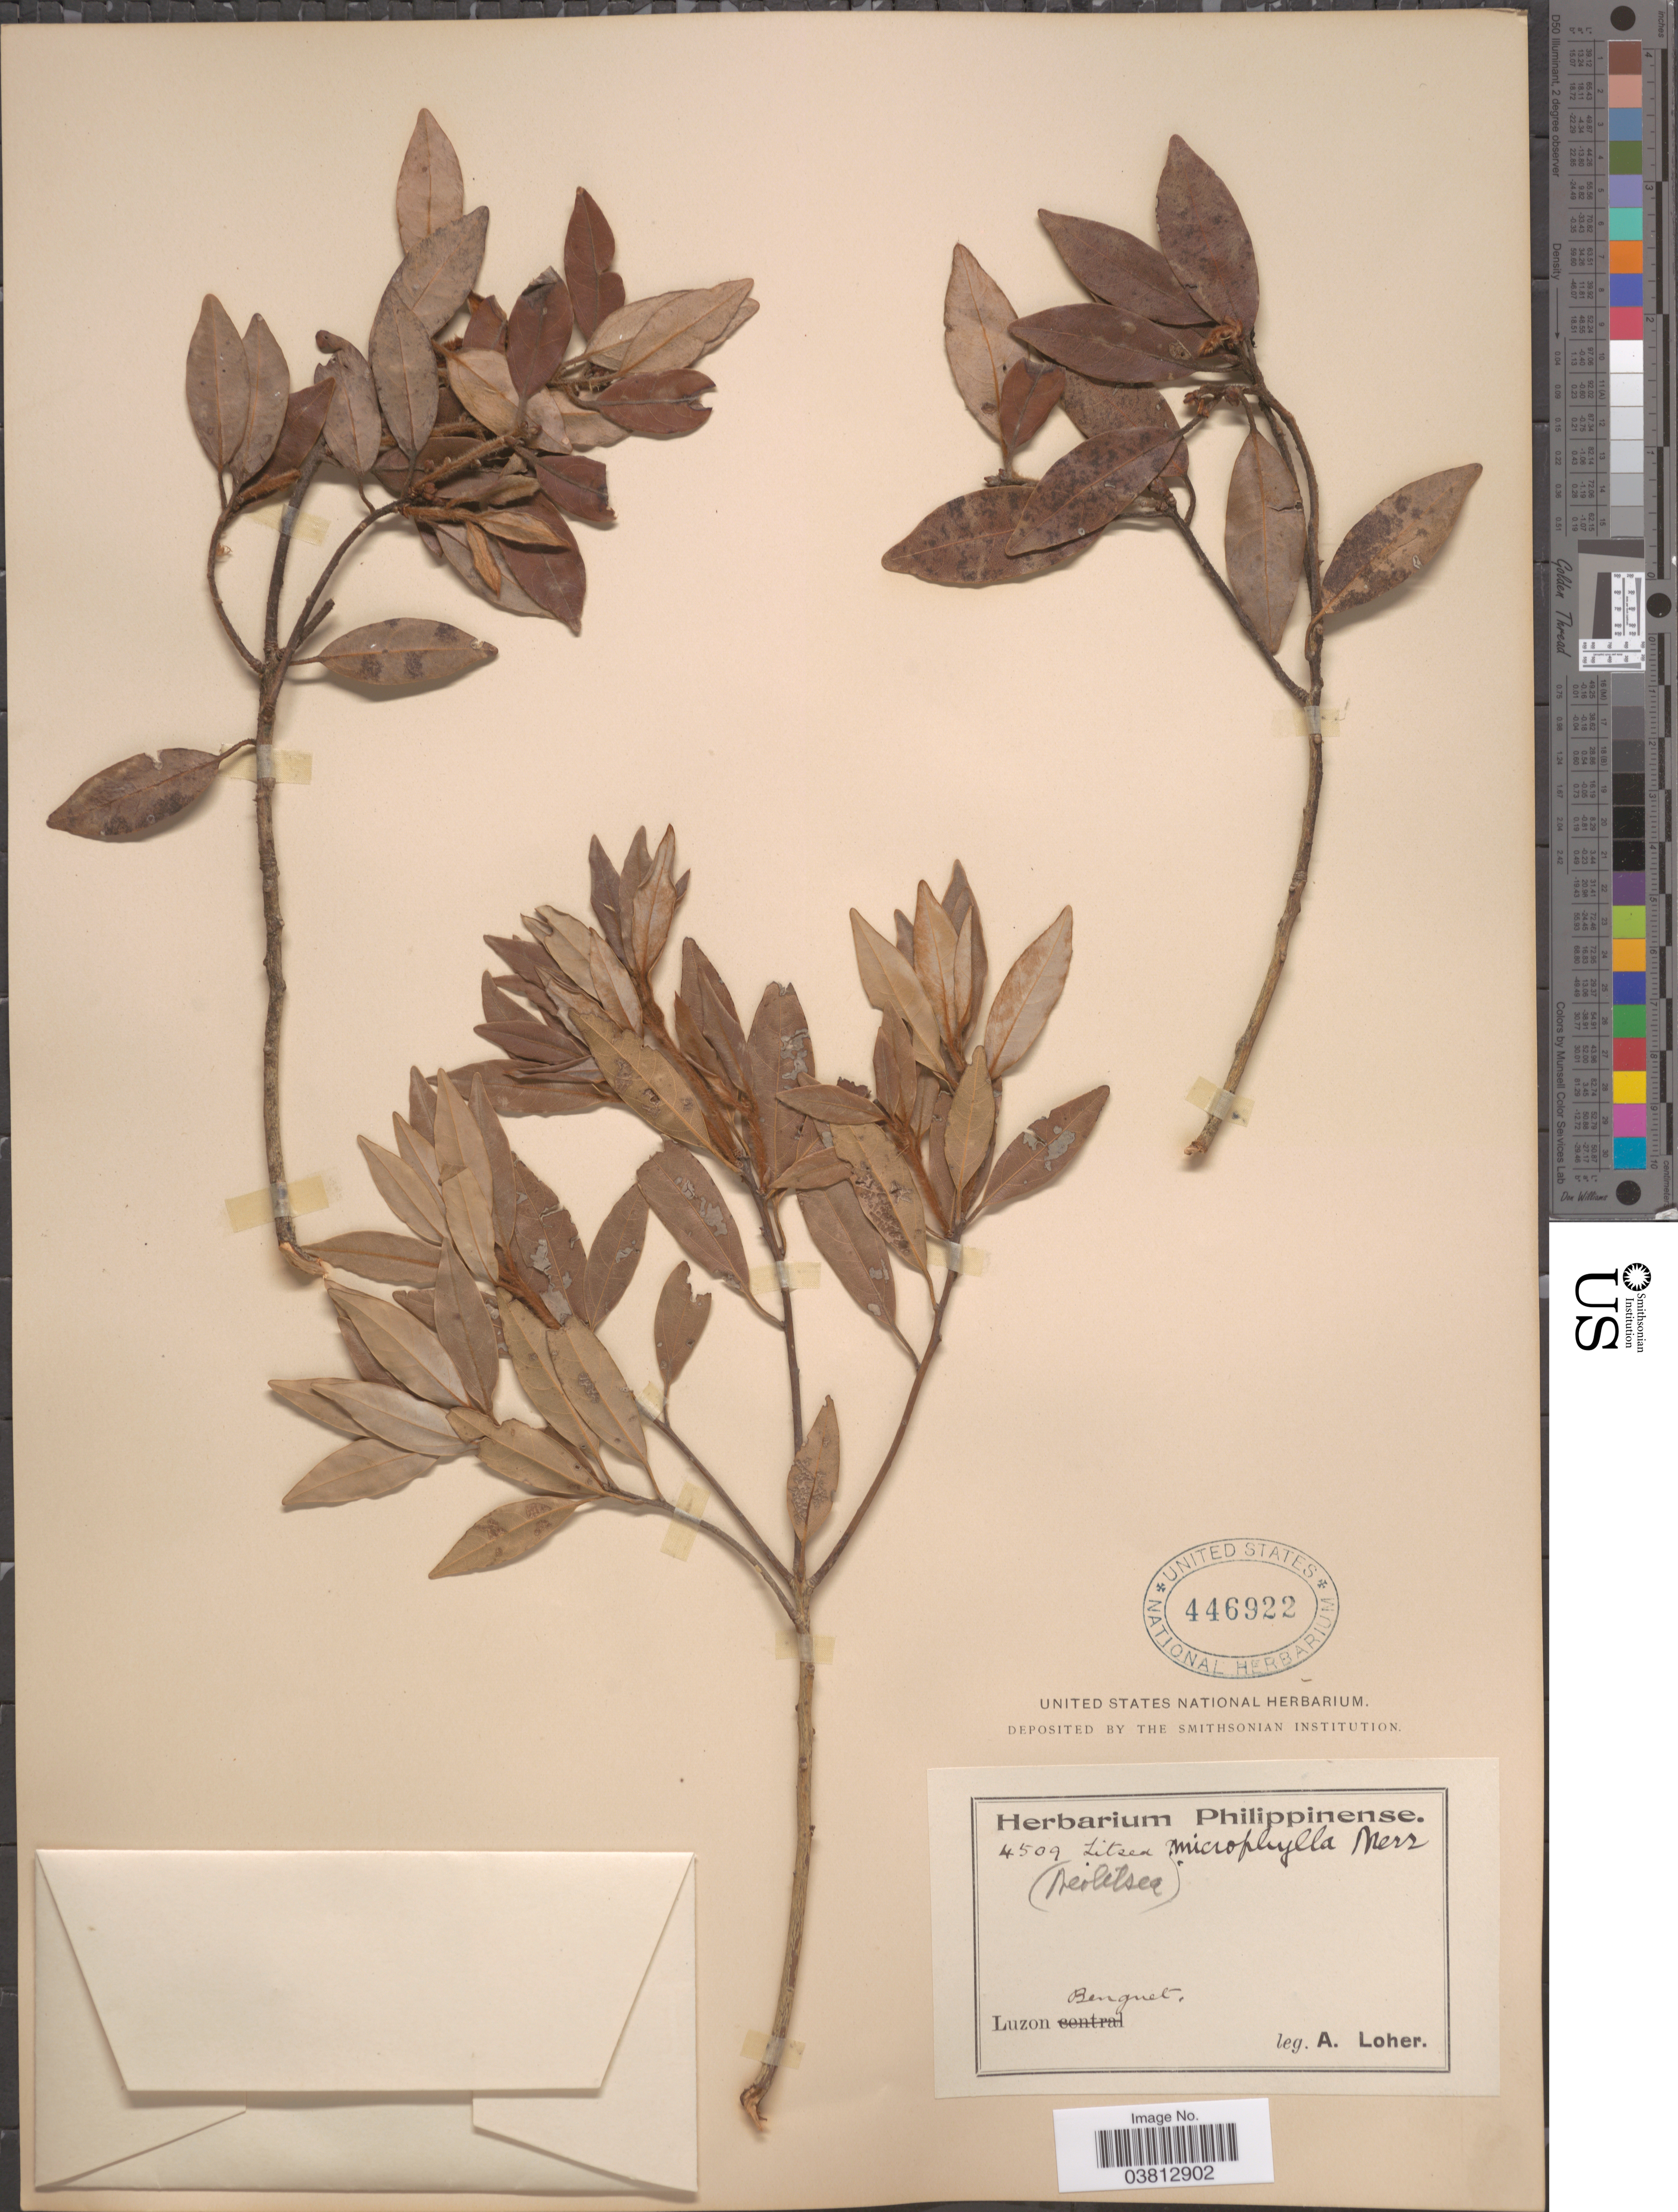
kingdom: Plantae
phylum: Tracheophyta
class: Magnoliopsida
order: Laurales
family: Lauraceae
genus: Neolitsea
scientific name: Neolitsea sp.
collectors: A. Loher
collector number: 4509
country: Philippines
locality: Luzon Benguet.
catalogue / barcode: US 446922